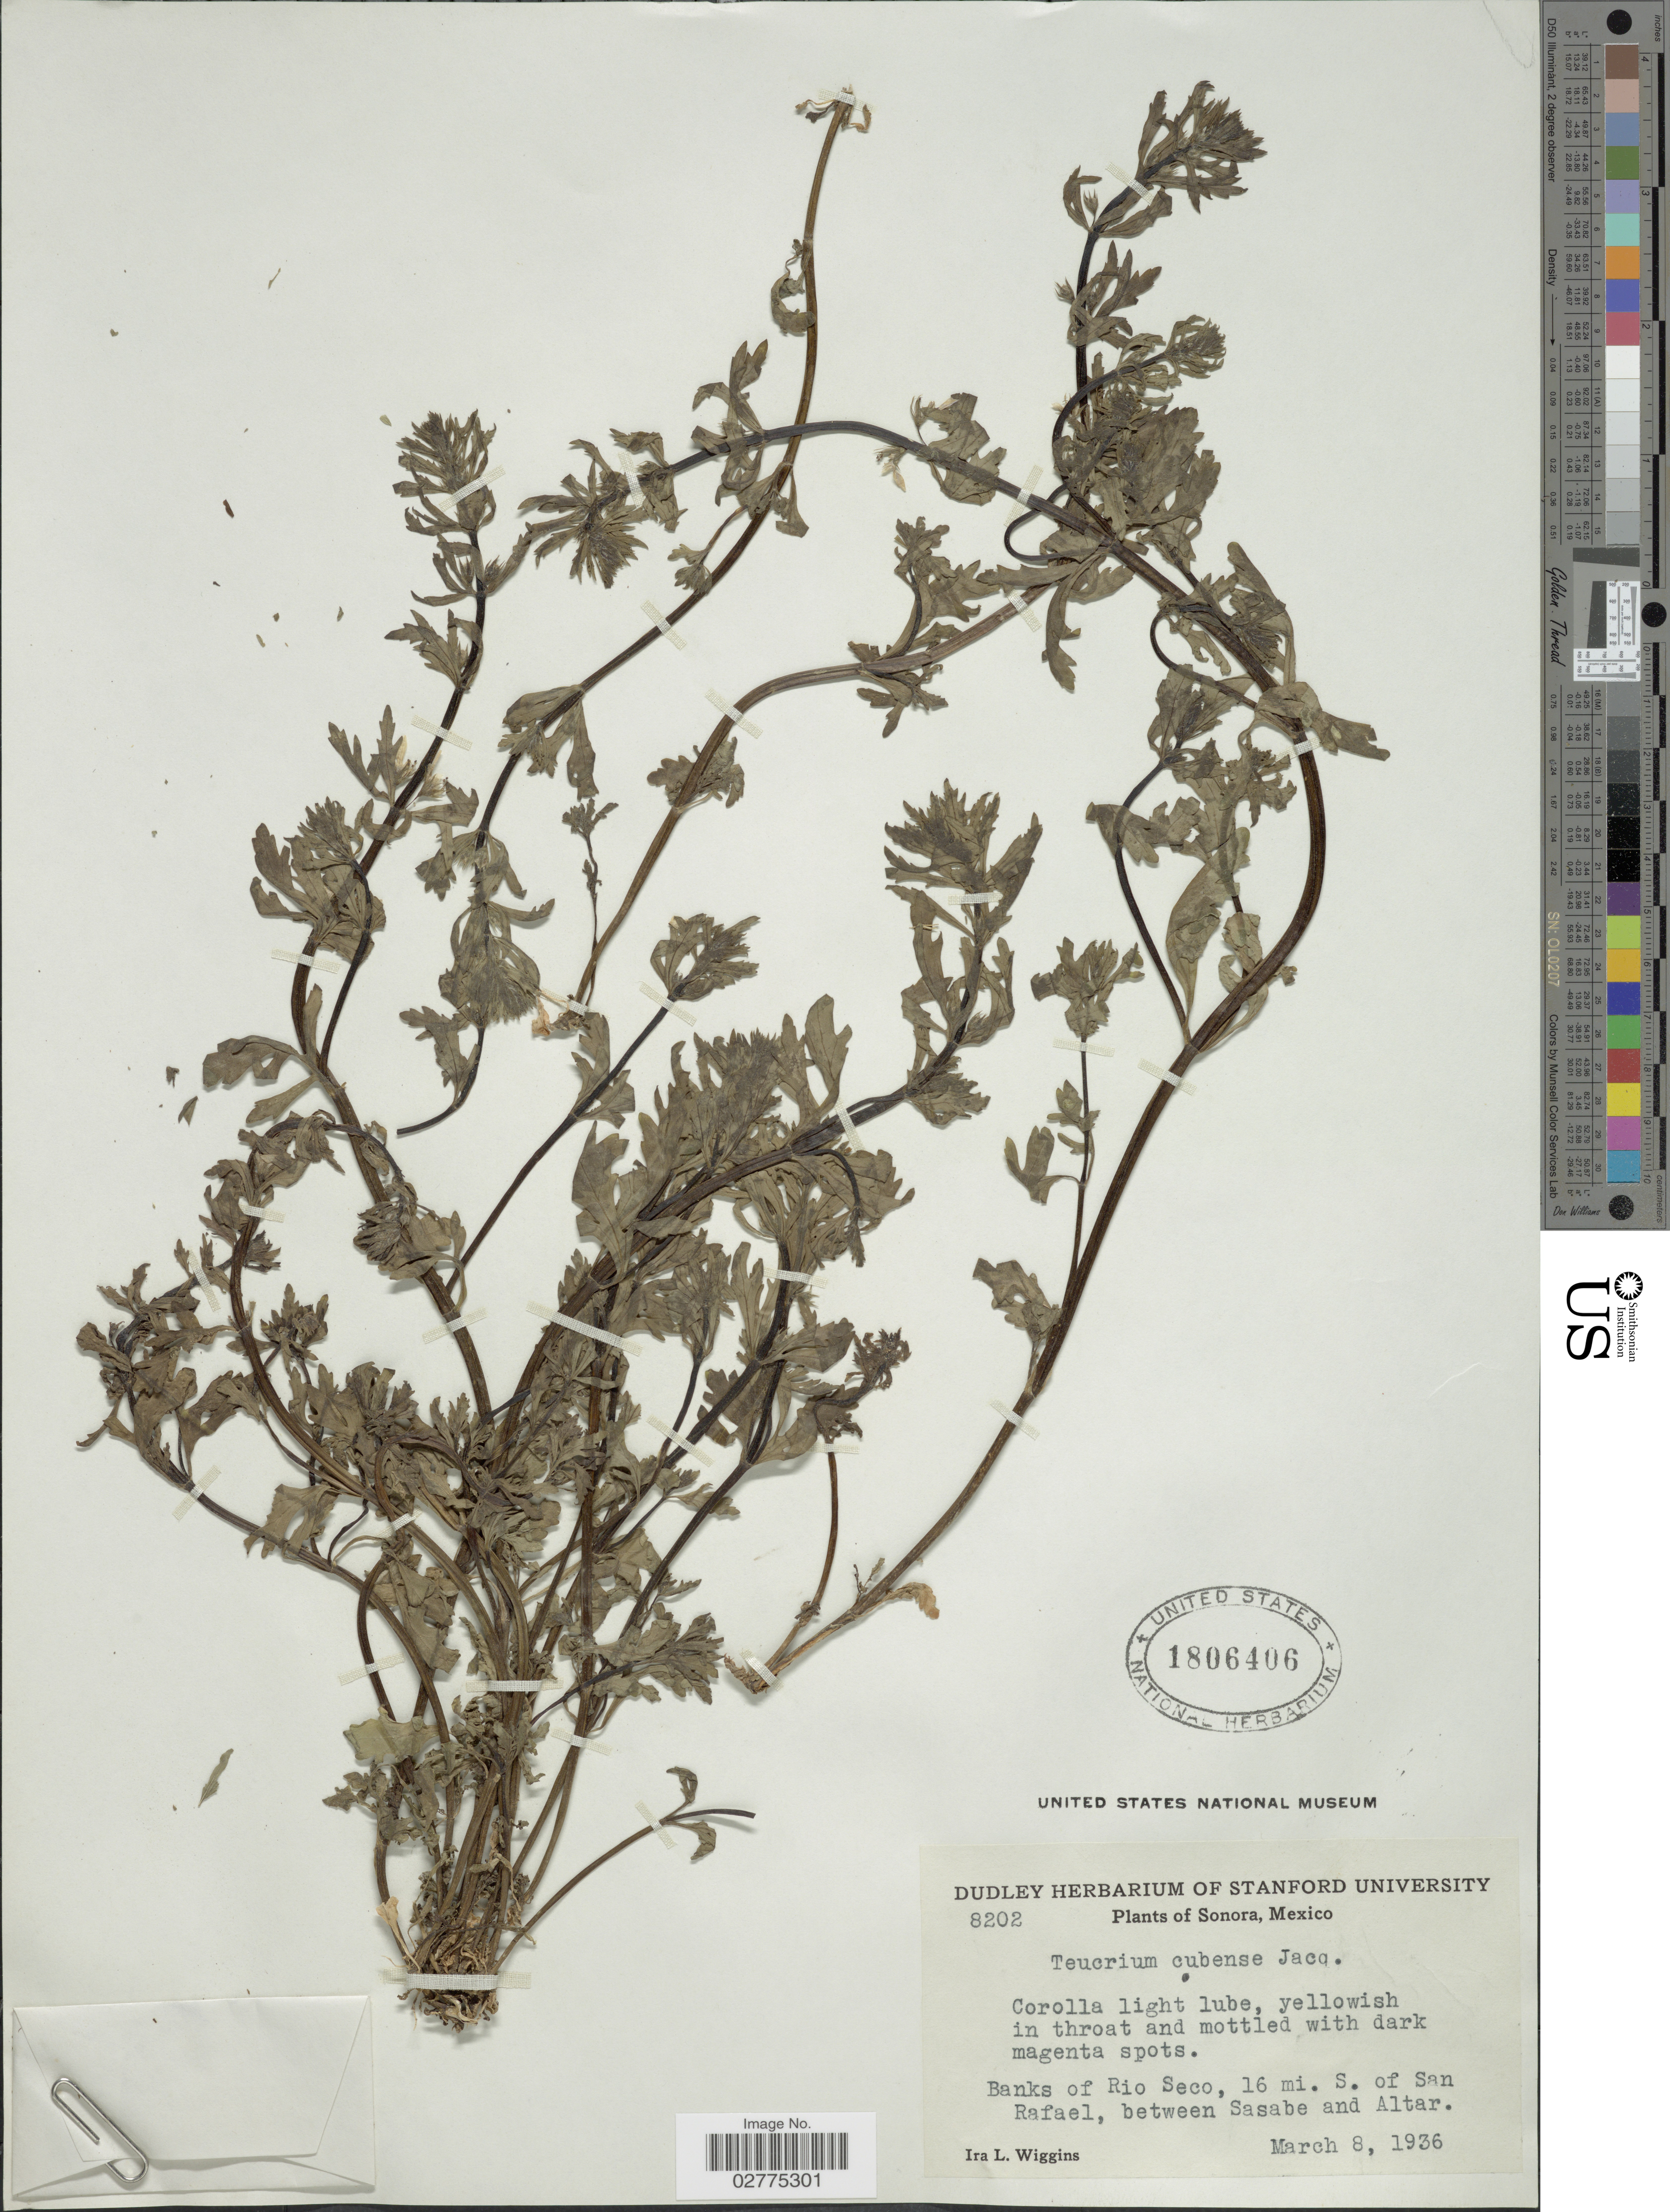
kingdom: Plantae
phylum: Tracheophyta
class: Magnoliopsida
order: Lamiales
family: Lamiaceae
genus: Teucrium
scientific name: Teucrium cubense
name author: Jacq.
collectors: I. L. Wiggins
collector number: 8202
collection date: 1936-03-08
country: Mexico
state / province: Sonora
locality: Sonora, Mexico, Banks of Rio Seco, 16 mi. S. of San Rafael, between Sasabe and Altar.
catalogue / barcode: US 1806406